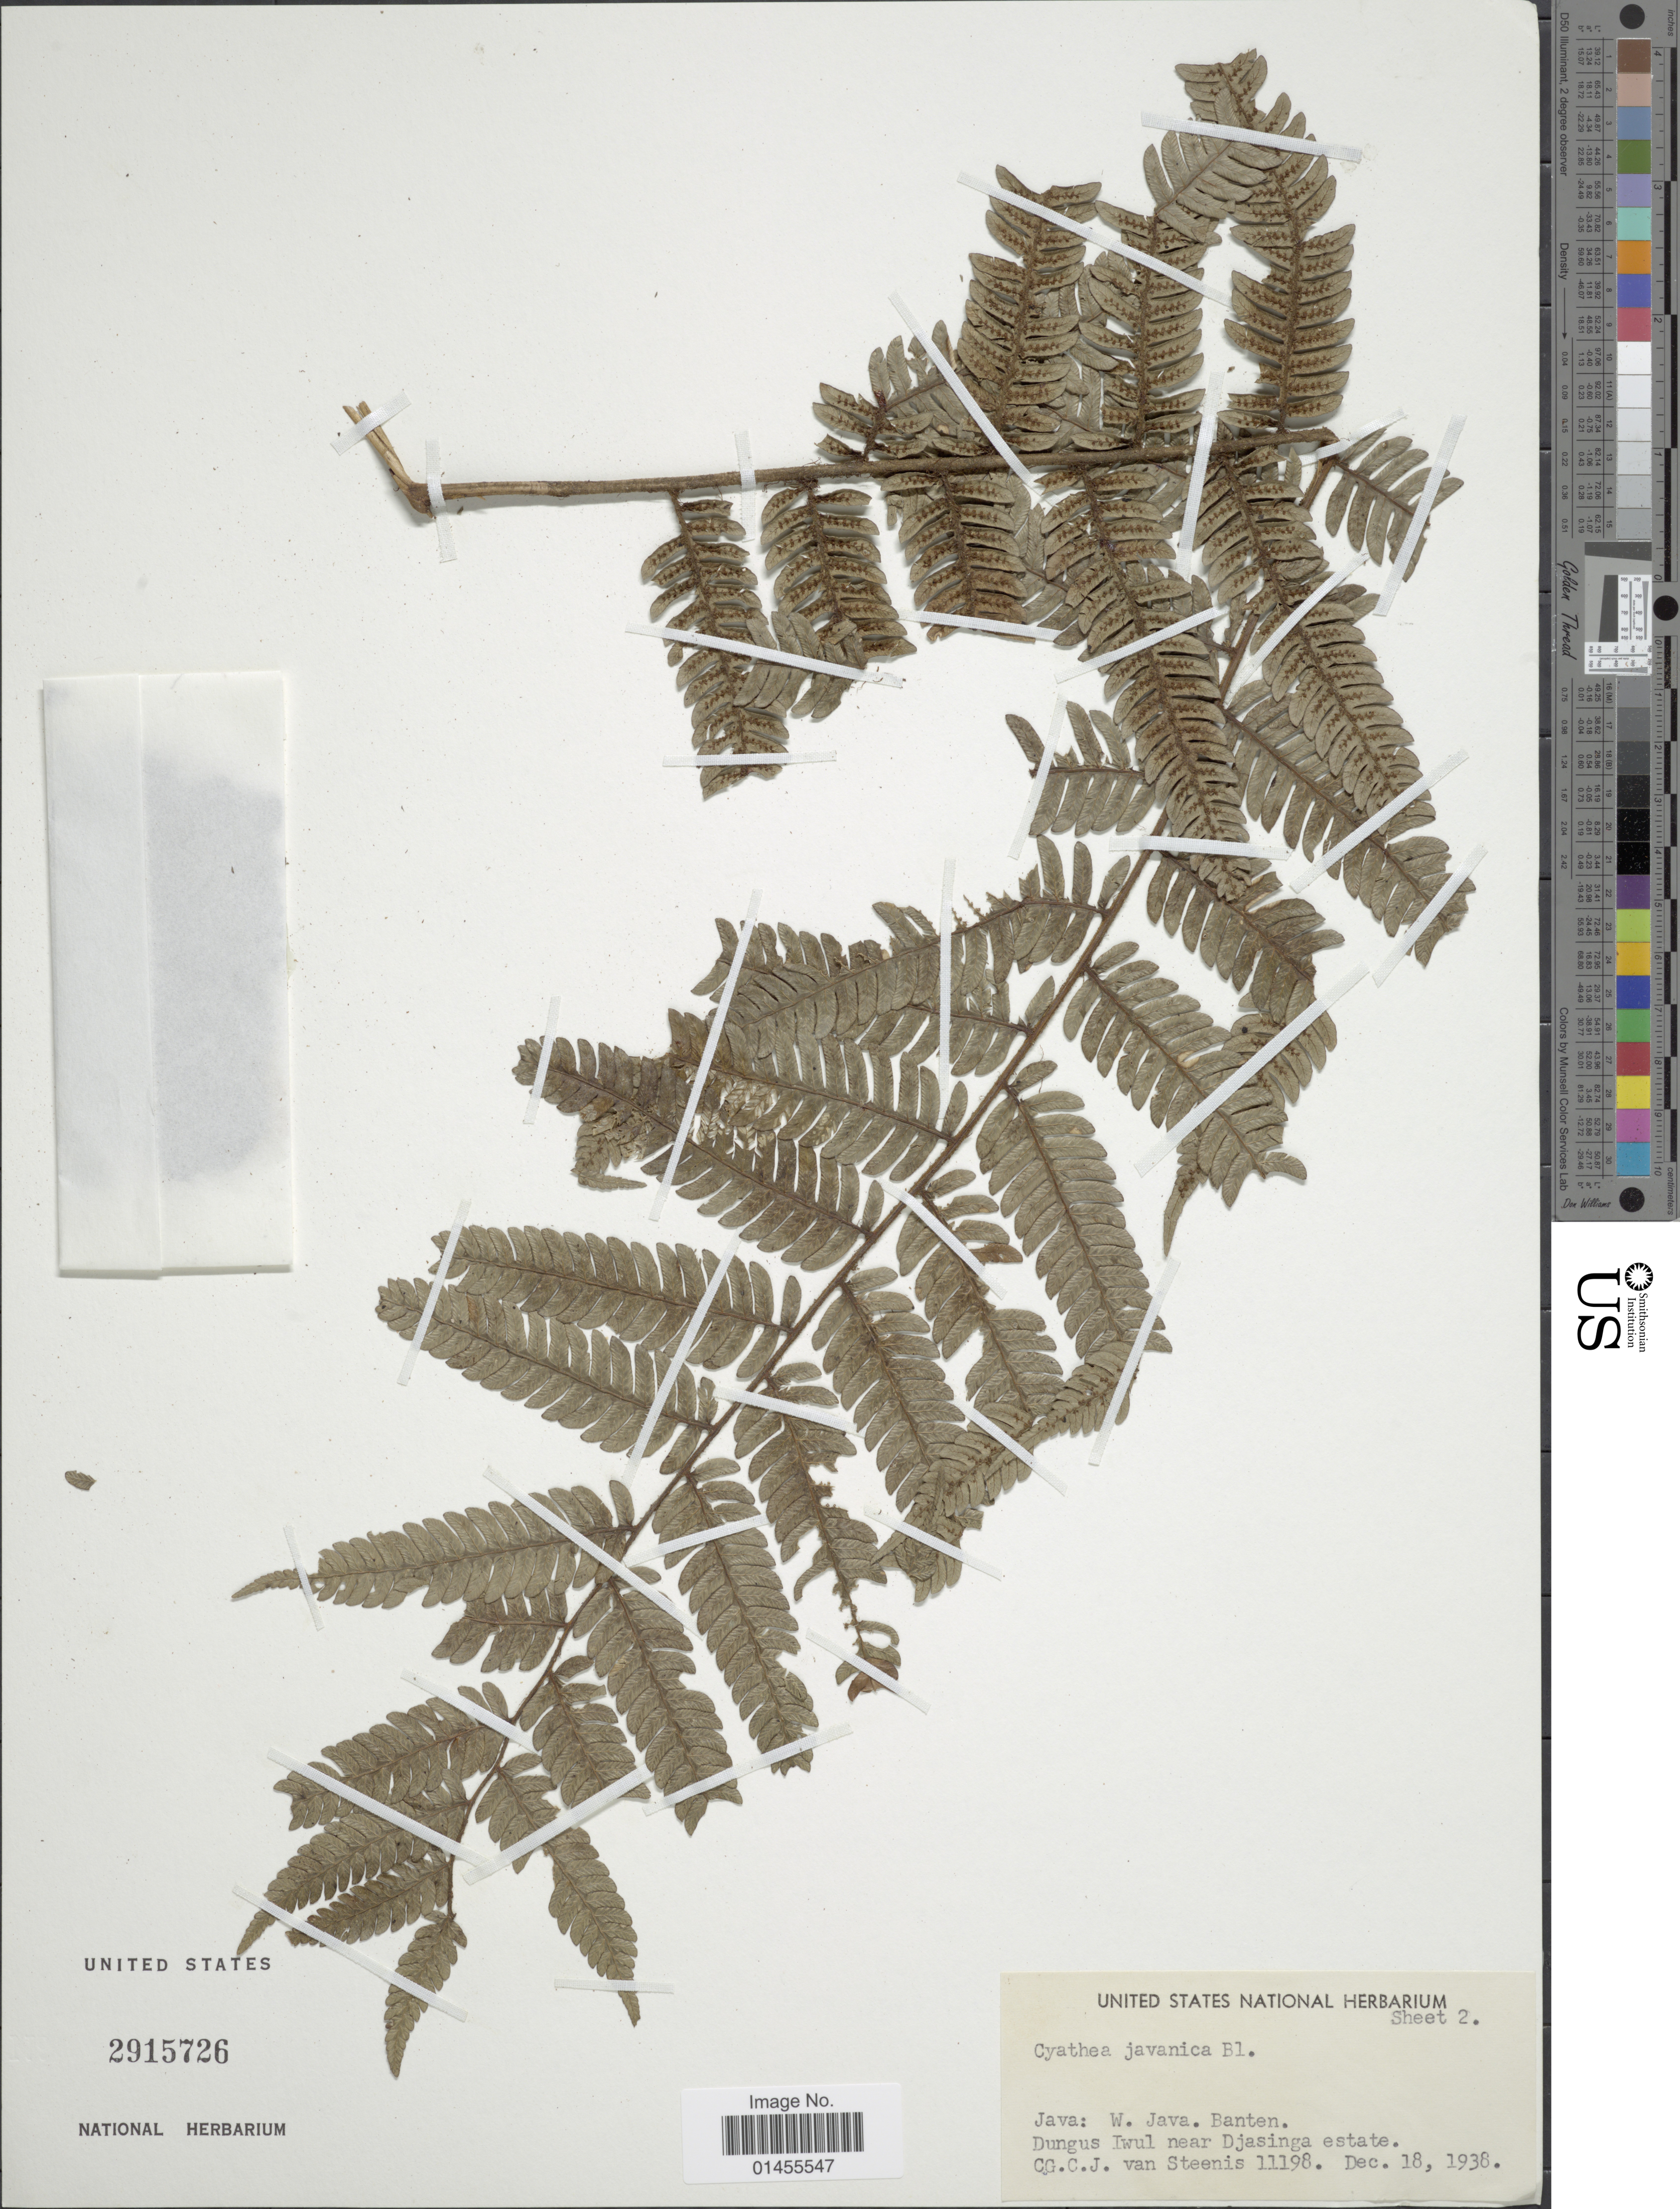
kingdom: Plantae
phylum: Tracheophyta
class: Polypodiopsida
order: Cyatheales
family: Cyatheaceae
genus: Alsophila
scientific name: Alsophila javanica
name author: (Blume) R.M. Tryon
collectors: C. G. van Steenis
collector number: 11198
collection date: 1938-12-18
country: Indonesia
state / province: Java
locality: W. Java. Banten. Dungus Iwul near Djasinga estate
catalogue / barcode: US 2915726